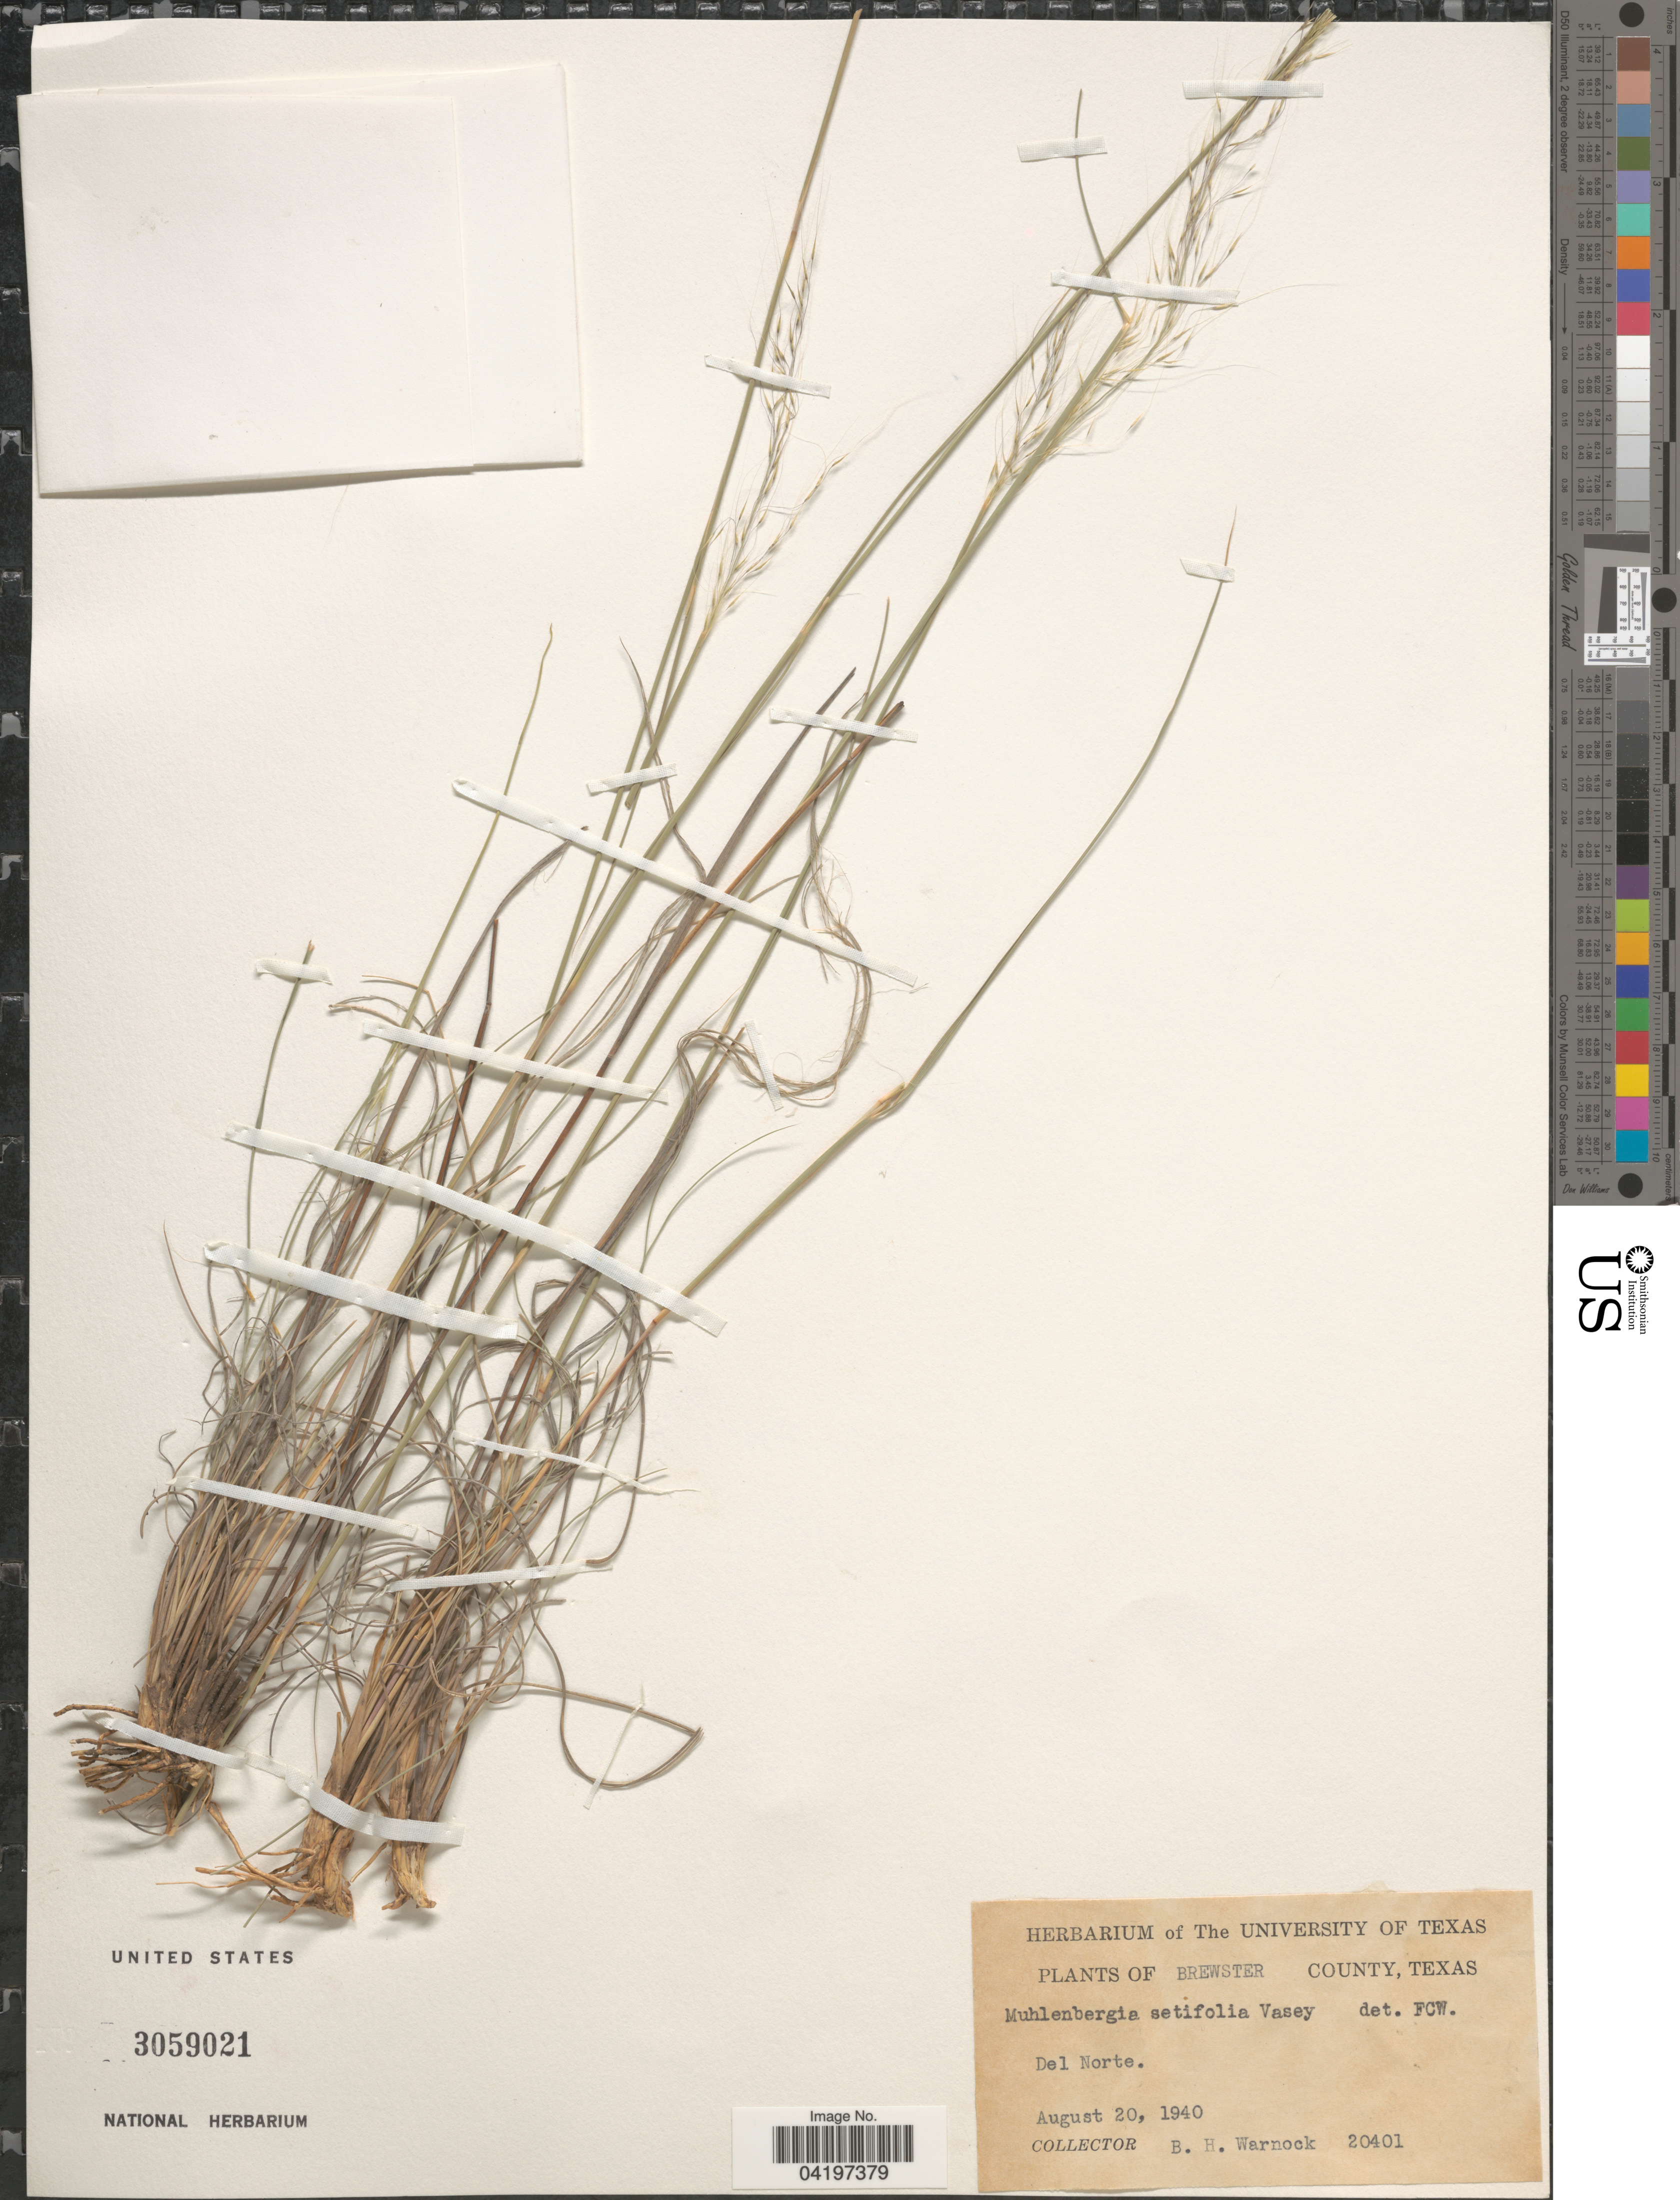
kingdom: Plantae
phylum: Tracheophyta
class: Liliopsida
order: Poales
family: Poaceae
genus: Muhlenbergia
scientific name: Muhlenbergia setifolia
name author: Vasey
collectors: B. H. Warnock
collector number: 20401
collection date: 1940-08-20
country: United States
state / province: Texas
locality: Brewster County. Del Norte.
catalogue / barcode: US 3059021